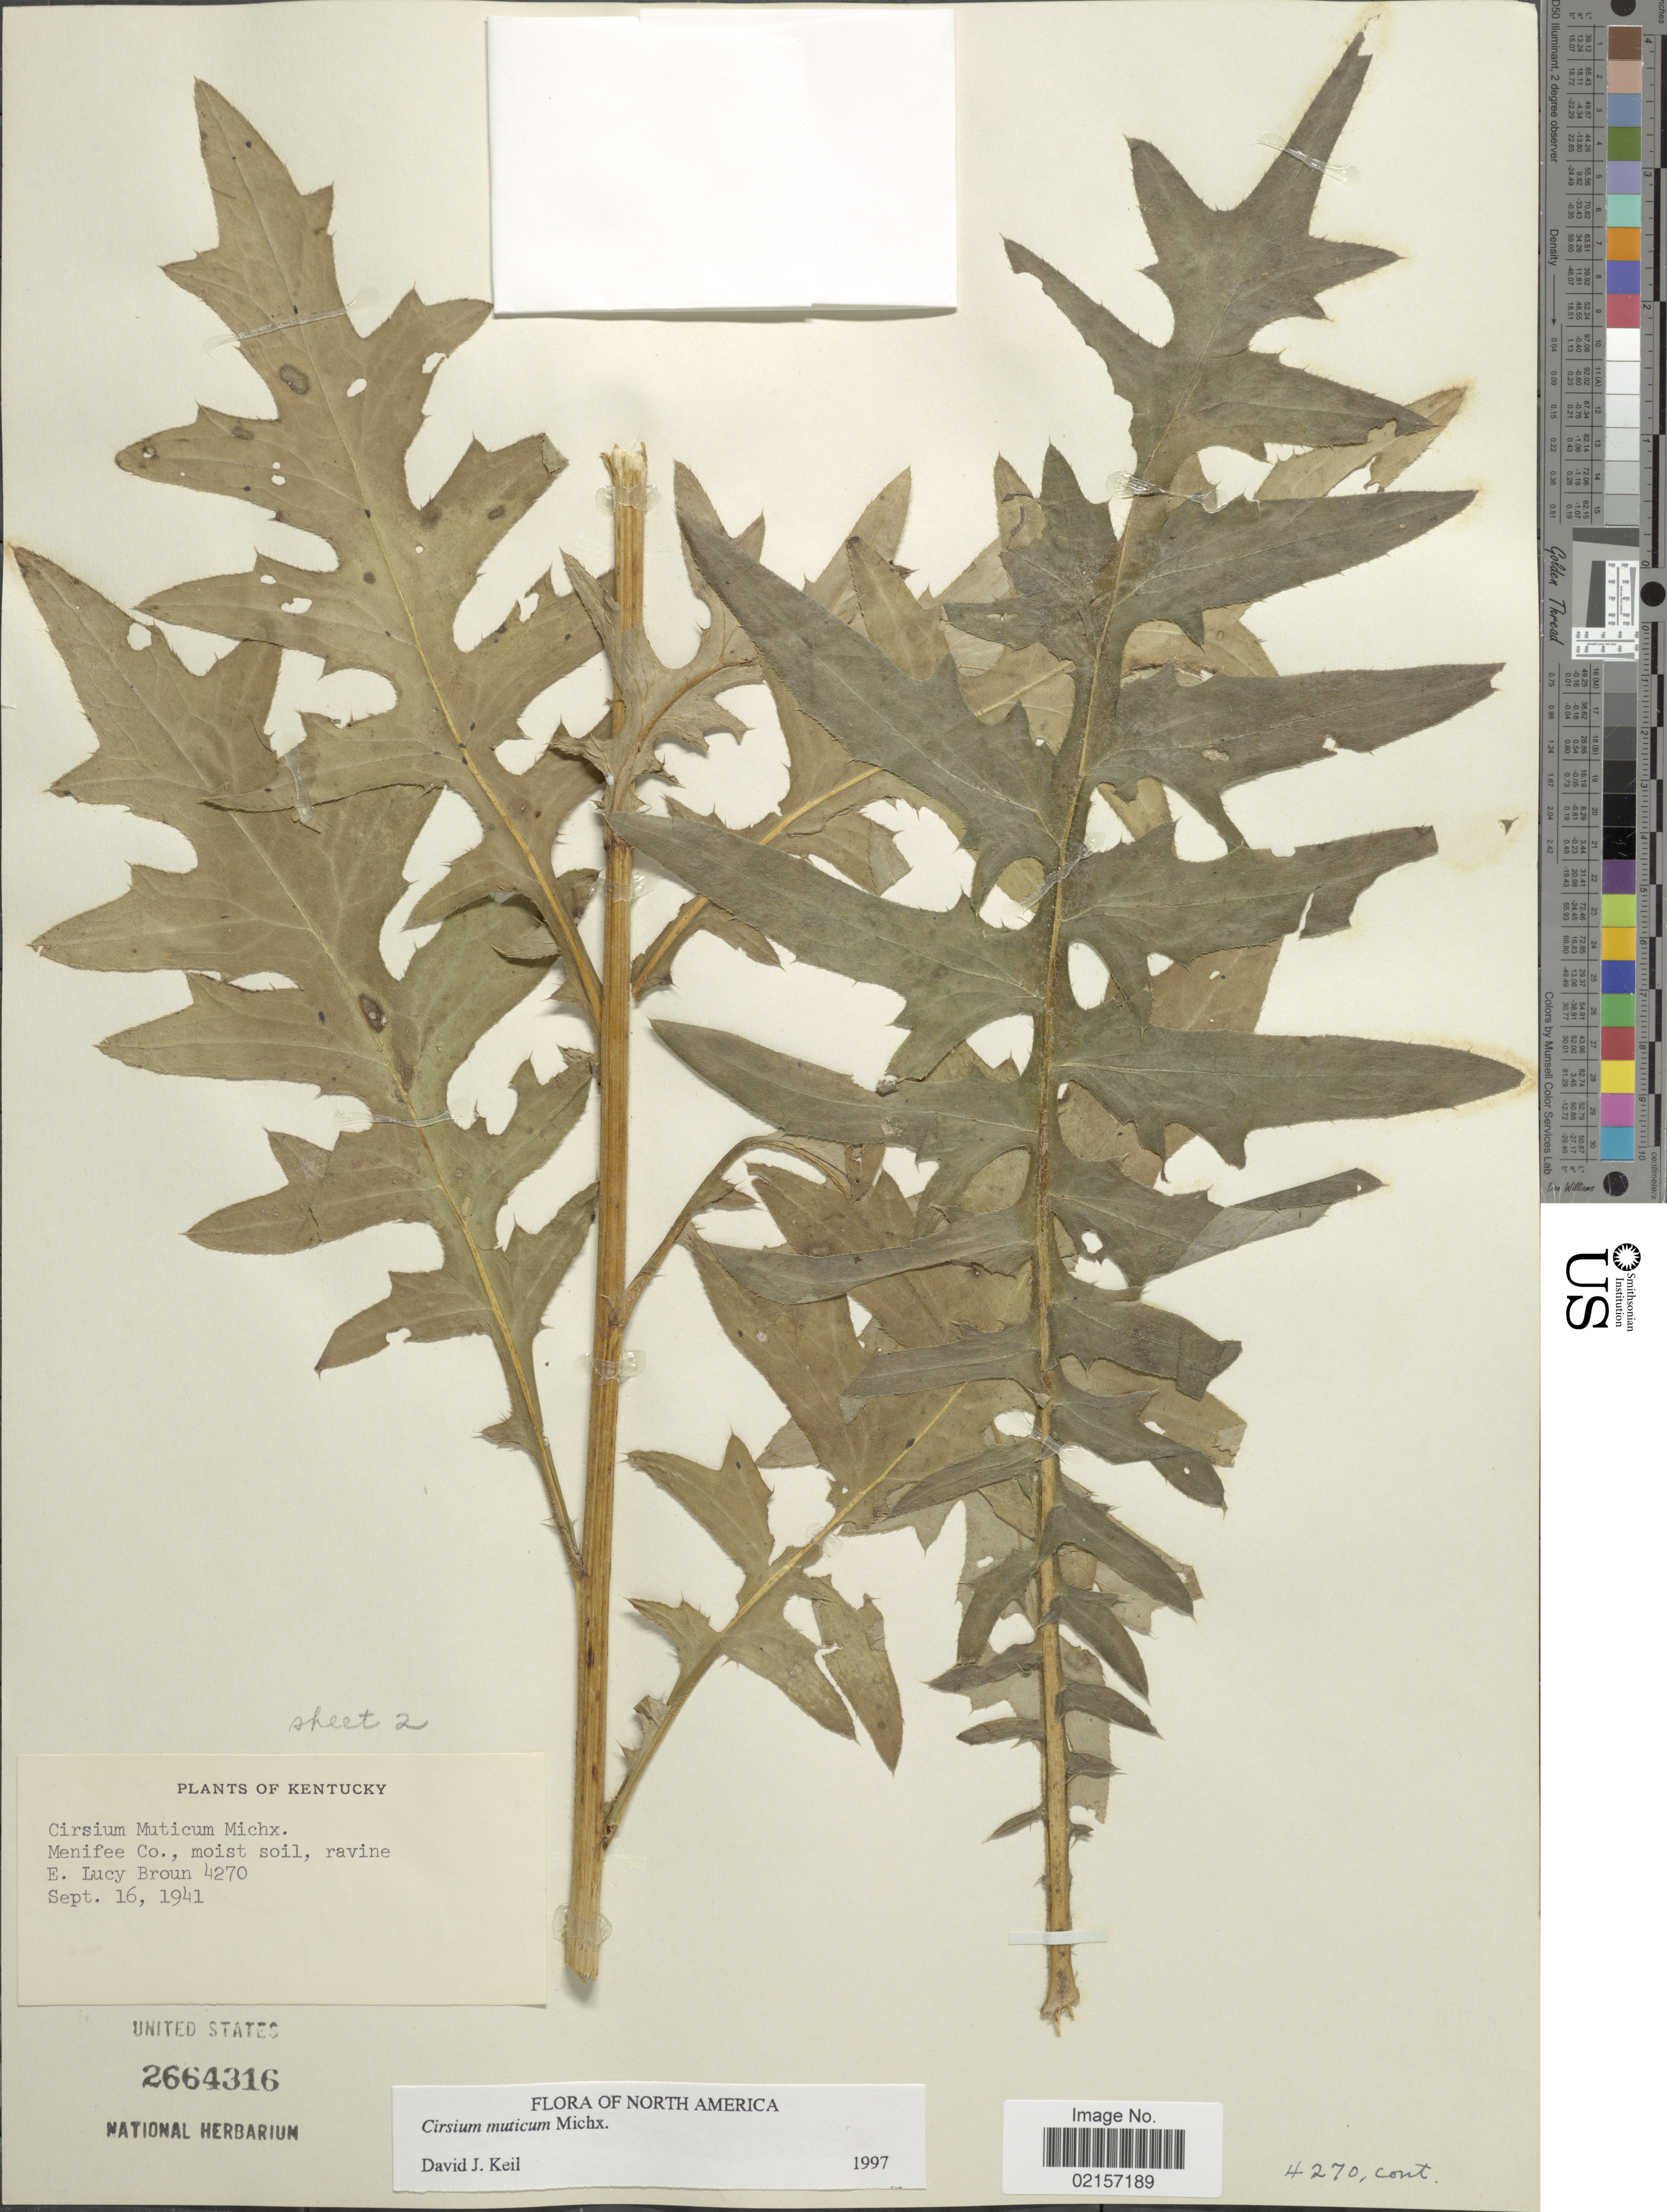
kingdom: Plantae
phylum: Tracheophyta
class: Magnoliopsida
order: Asterales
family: Asteraceae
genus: Cirsium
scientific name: Cirsium muticum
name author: Michx.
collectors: E. Broun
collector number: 4270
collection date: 1941-09-16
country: United States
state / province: Kentucky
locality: Menifee Co., moist soil, ravine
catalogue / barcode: US 2664316